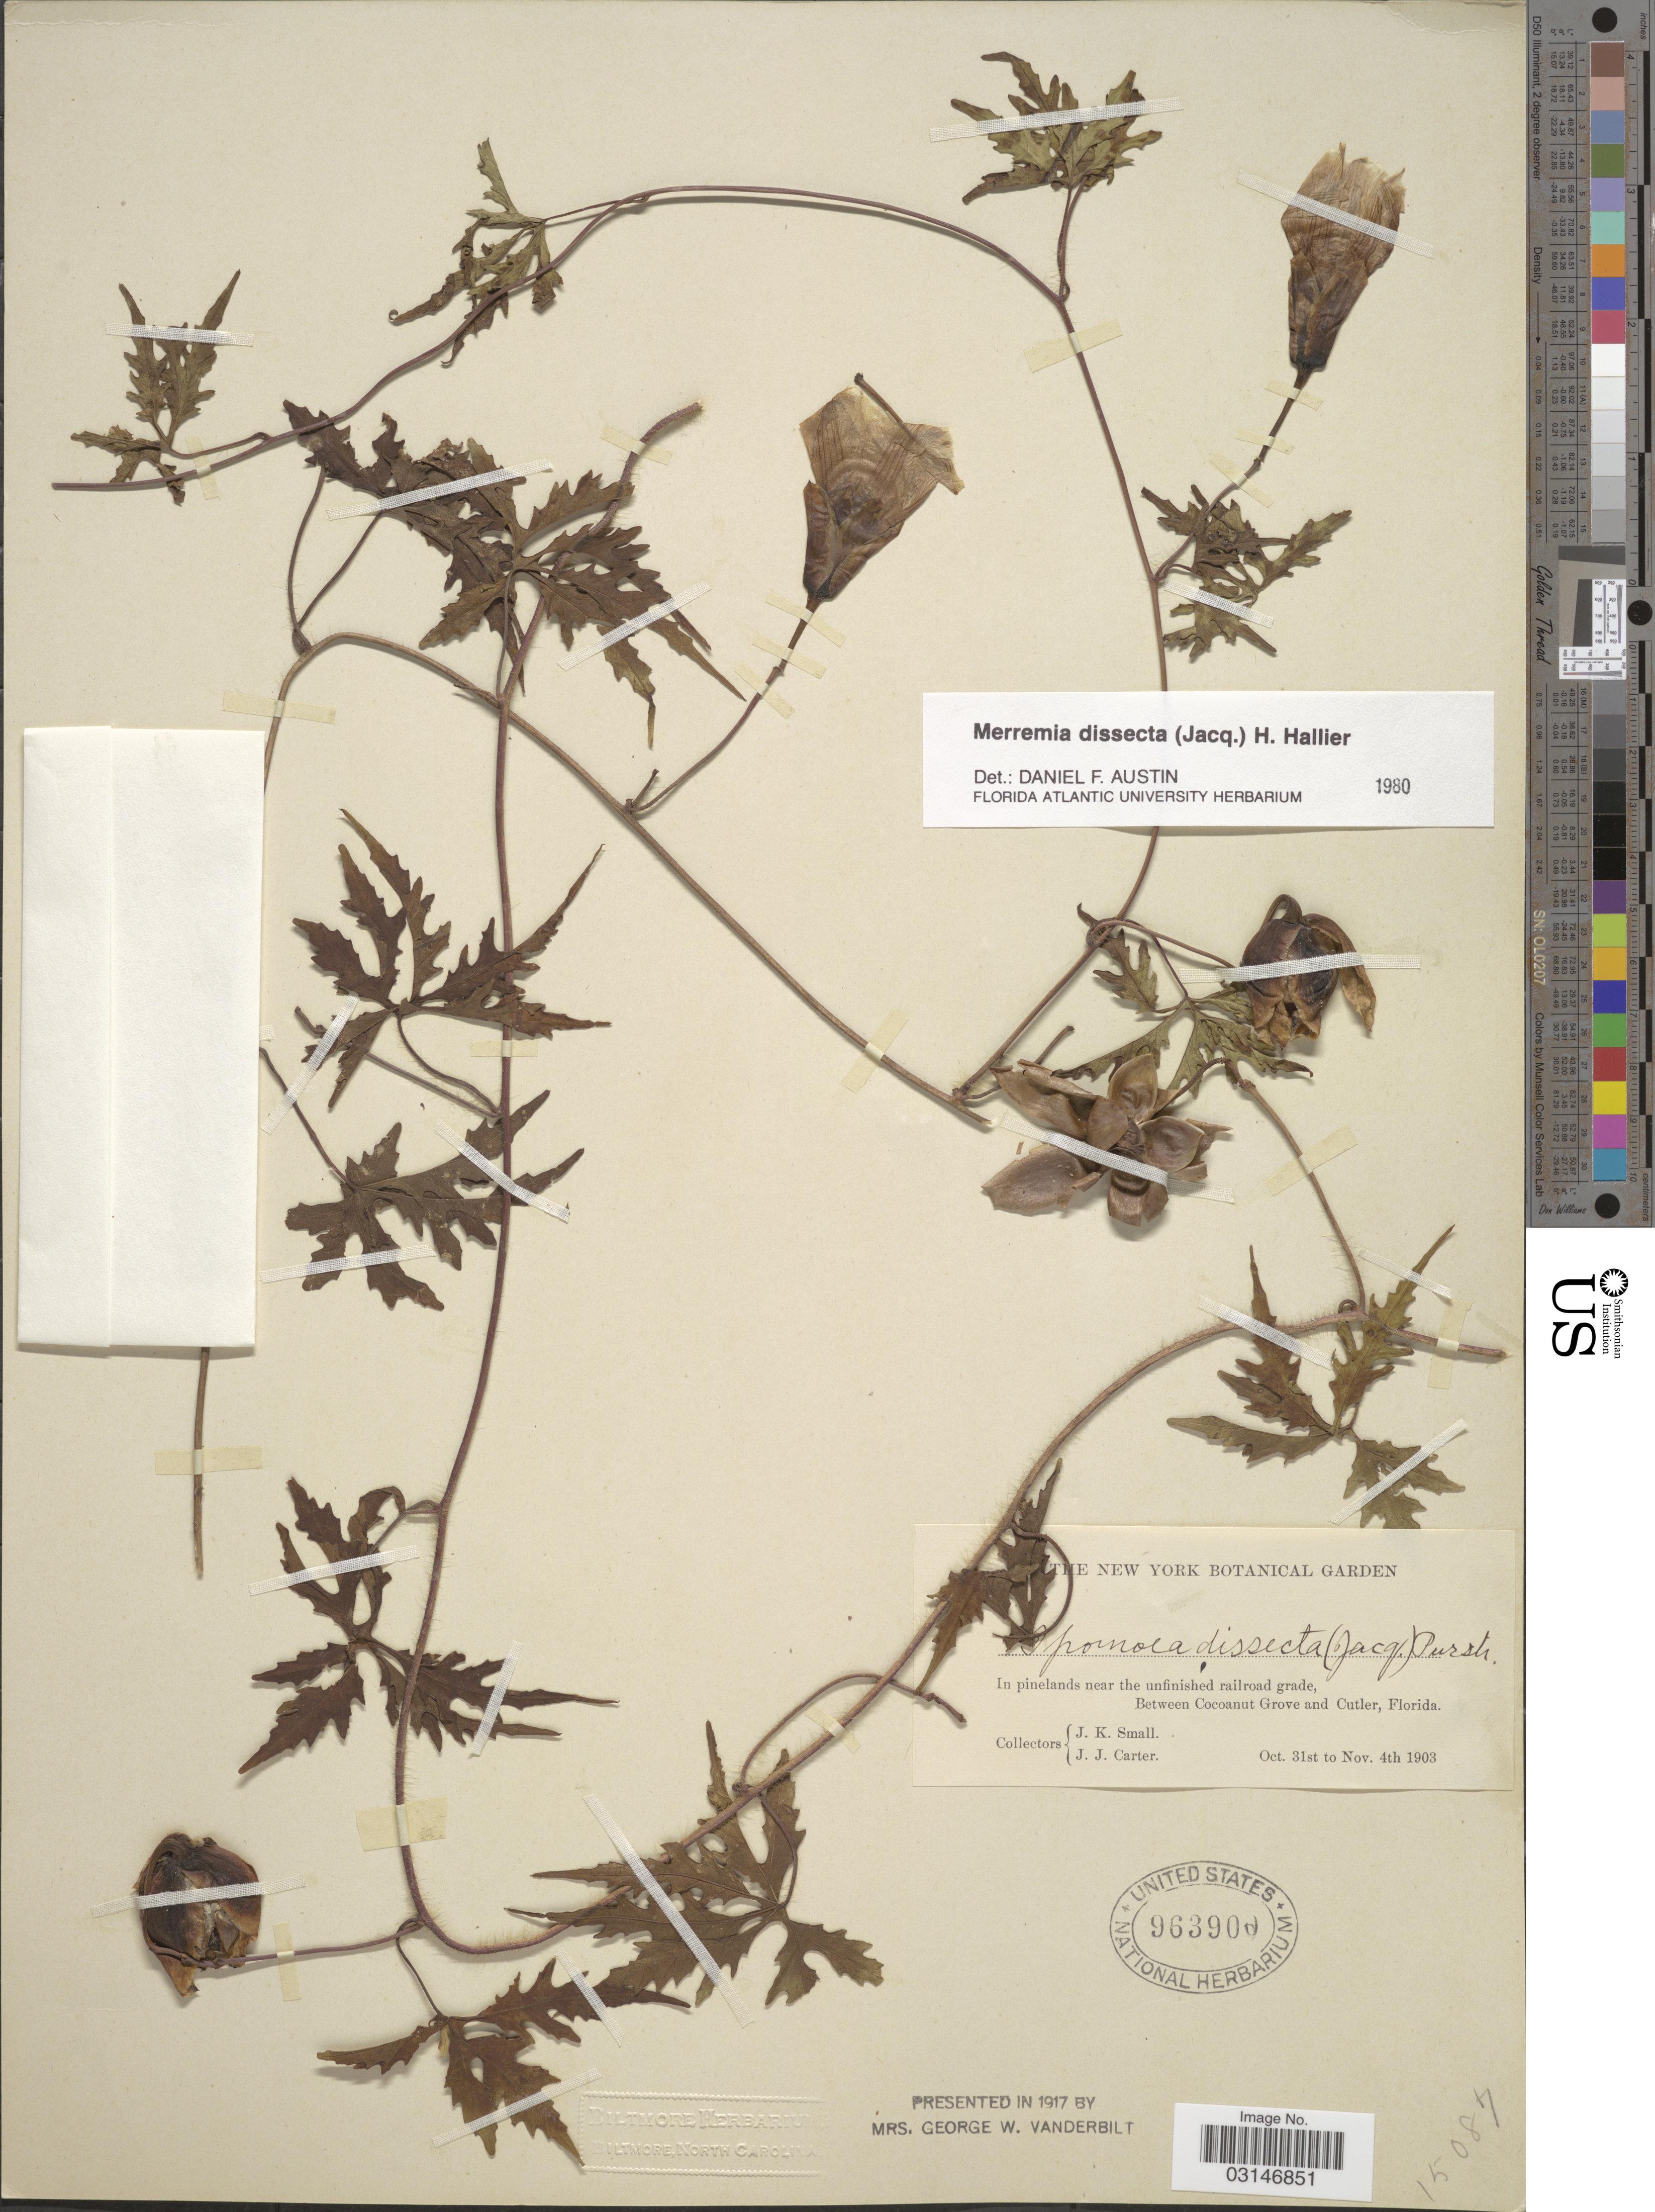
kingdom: Plantae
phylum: Tracheophyta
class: Magnoliopsida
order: Solanales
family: Convolvulaceae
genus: Distimake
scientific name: Distimake dissectus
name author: (Jacq.) A. R. Simões & Staples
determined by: Strong, Mark T., (BOT), Smithsonian Institution - National Museum of Natural History (UNITED STATES)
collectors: J. K. Small & J. Carter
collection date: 1903-10-31/1903-11-04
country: United States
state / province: Florida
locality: In pinelands near the unfinished railroad grade, Between Cocoanut Grove and Cutler.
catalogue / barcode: US 963900